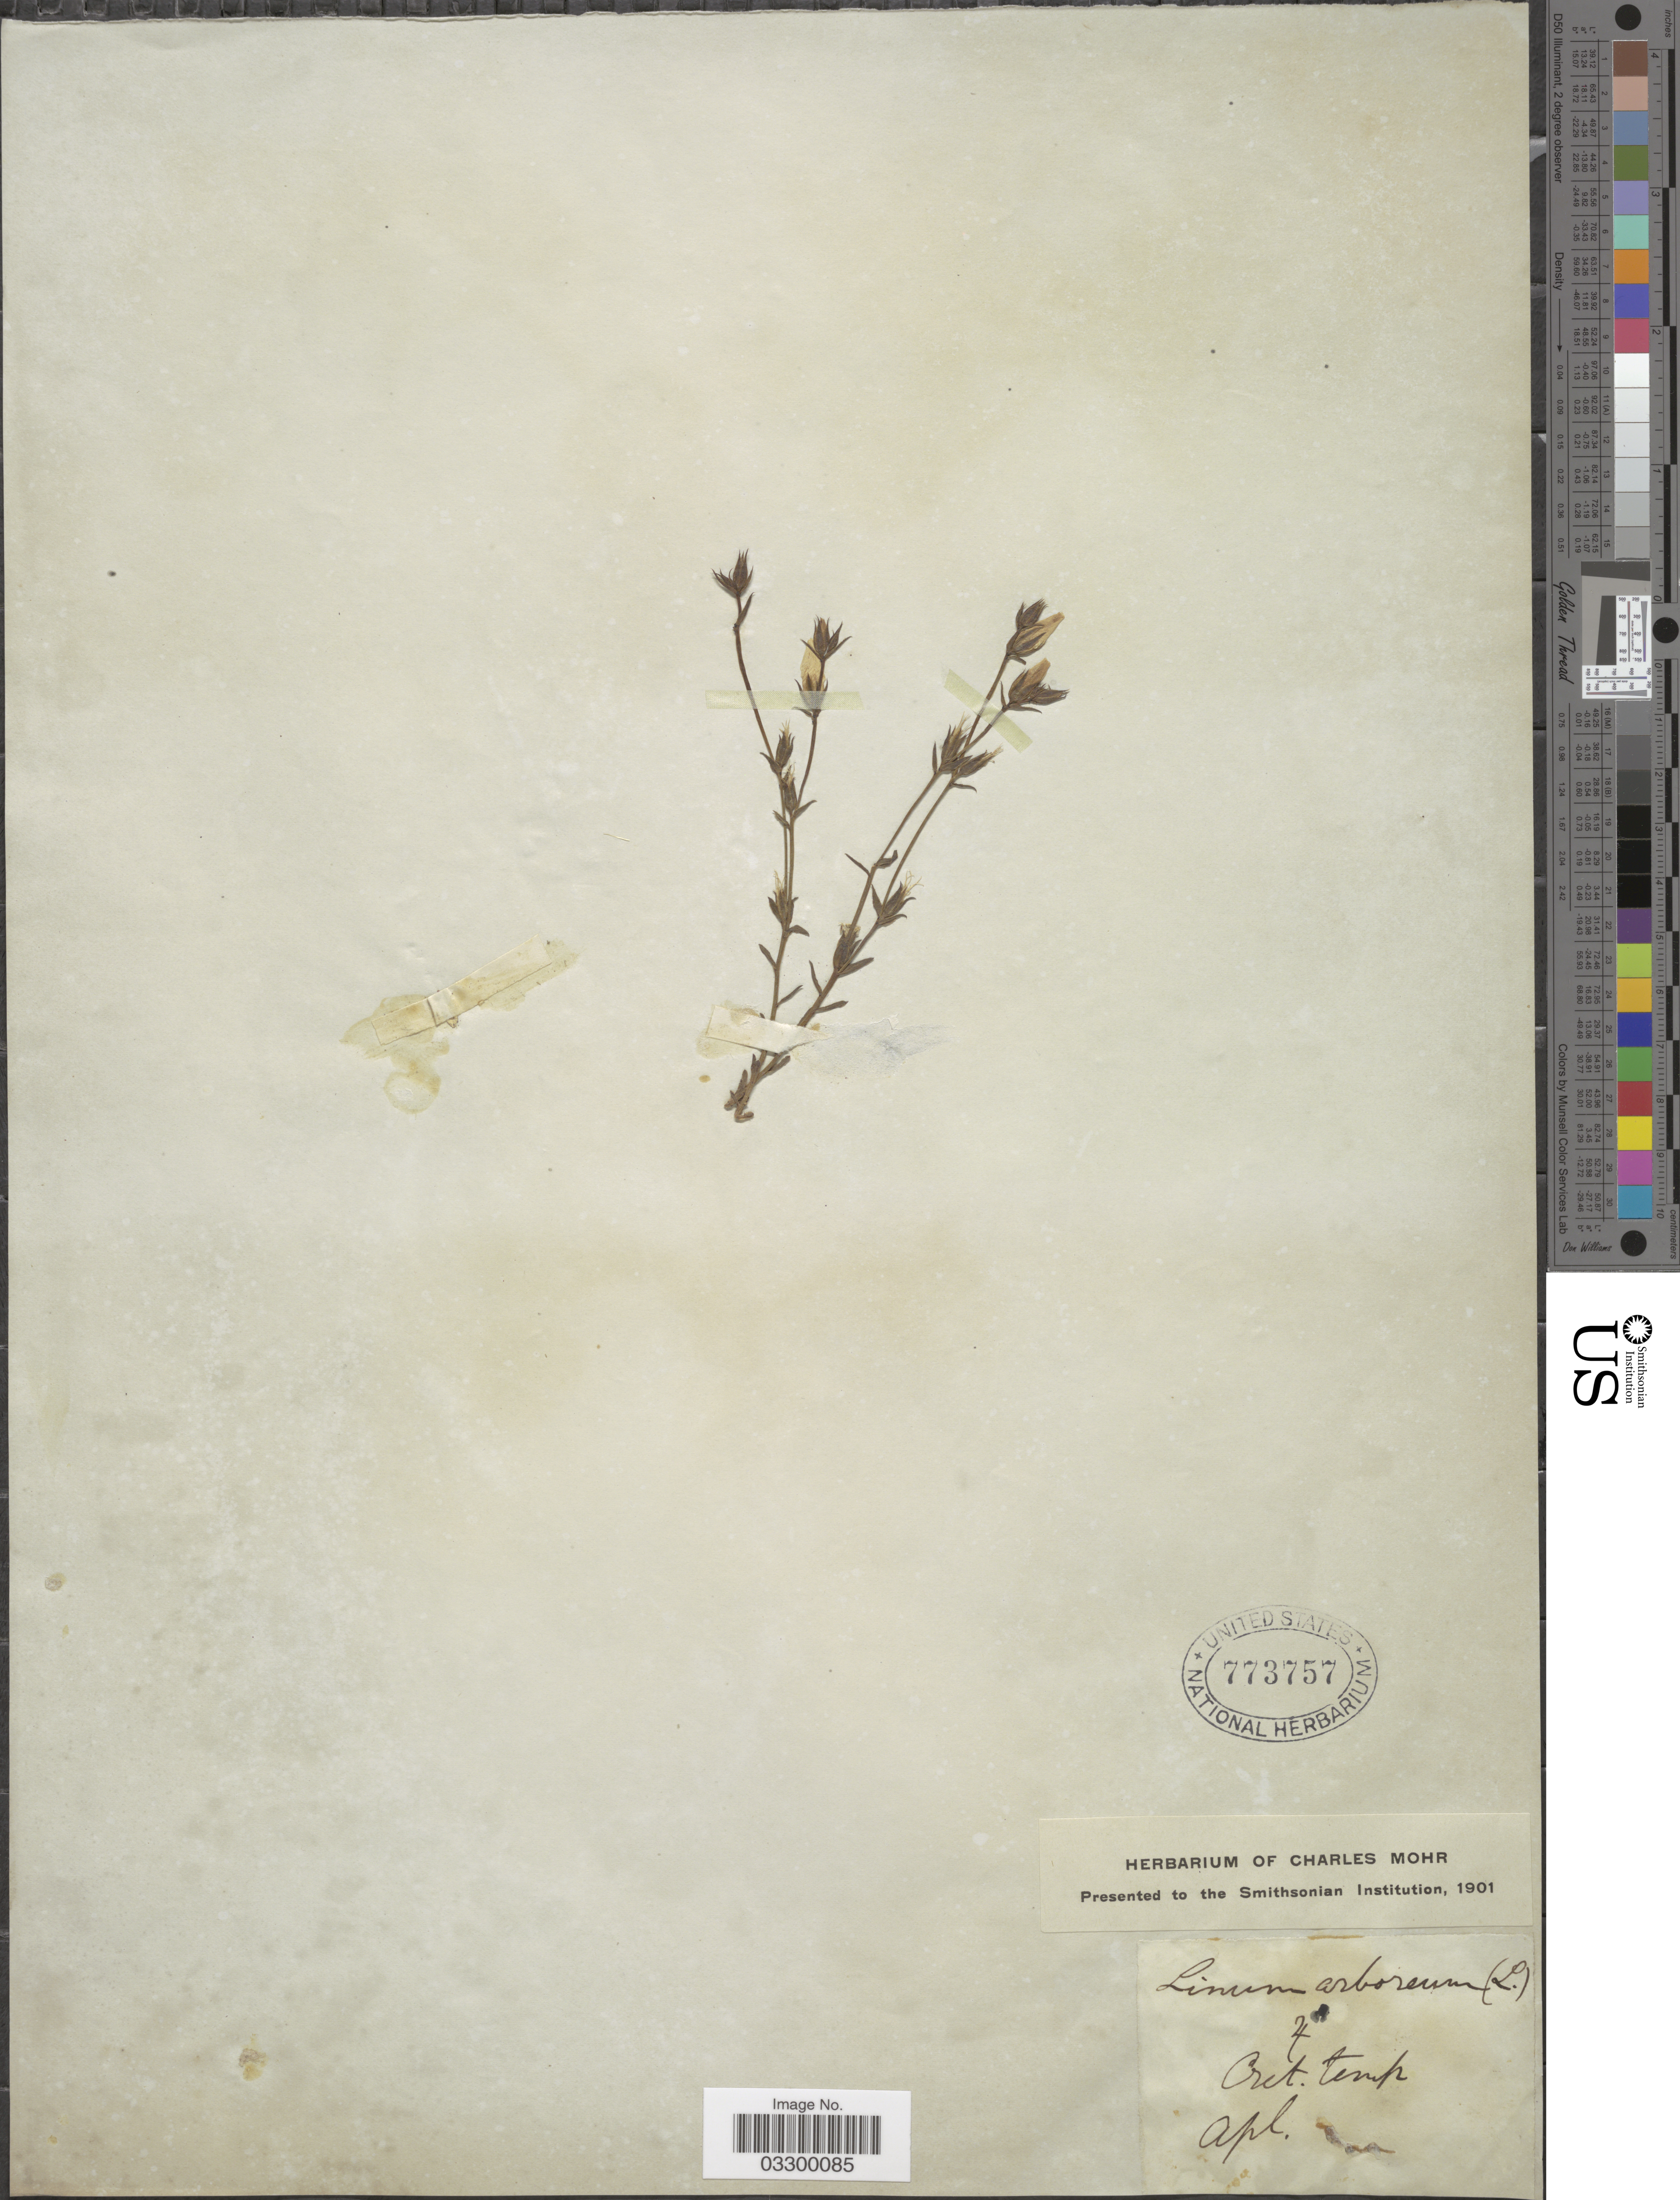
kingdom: Plantae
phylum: Tracheophyta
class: Magnoliopsida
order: Malpighiales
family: Linaceae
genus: Linum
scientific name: Linum arboreum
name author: L.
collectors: ex herb. Charles Mohr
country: Greece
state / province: Crete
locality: Cret. temp. Apl.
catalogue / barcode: US 773757